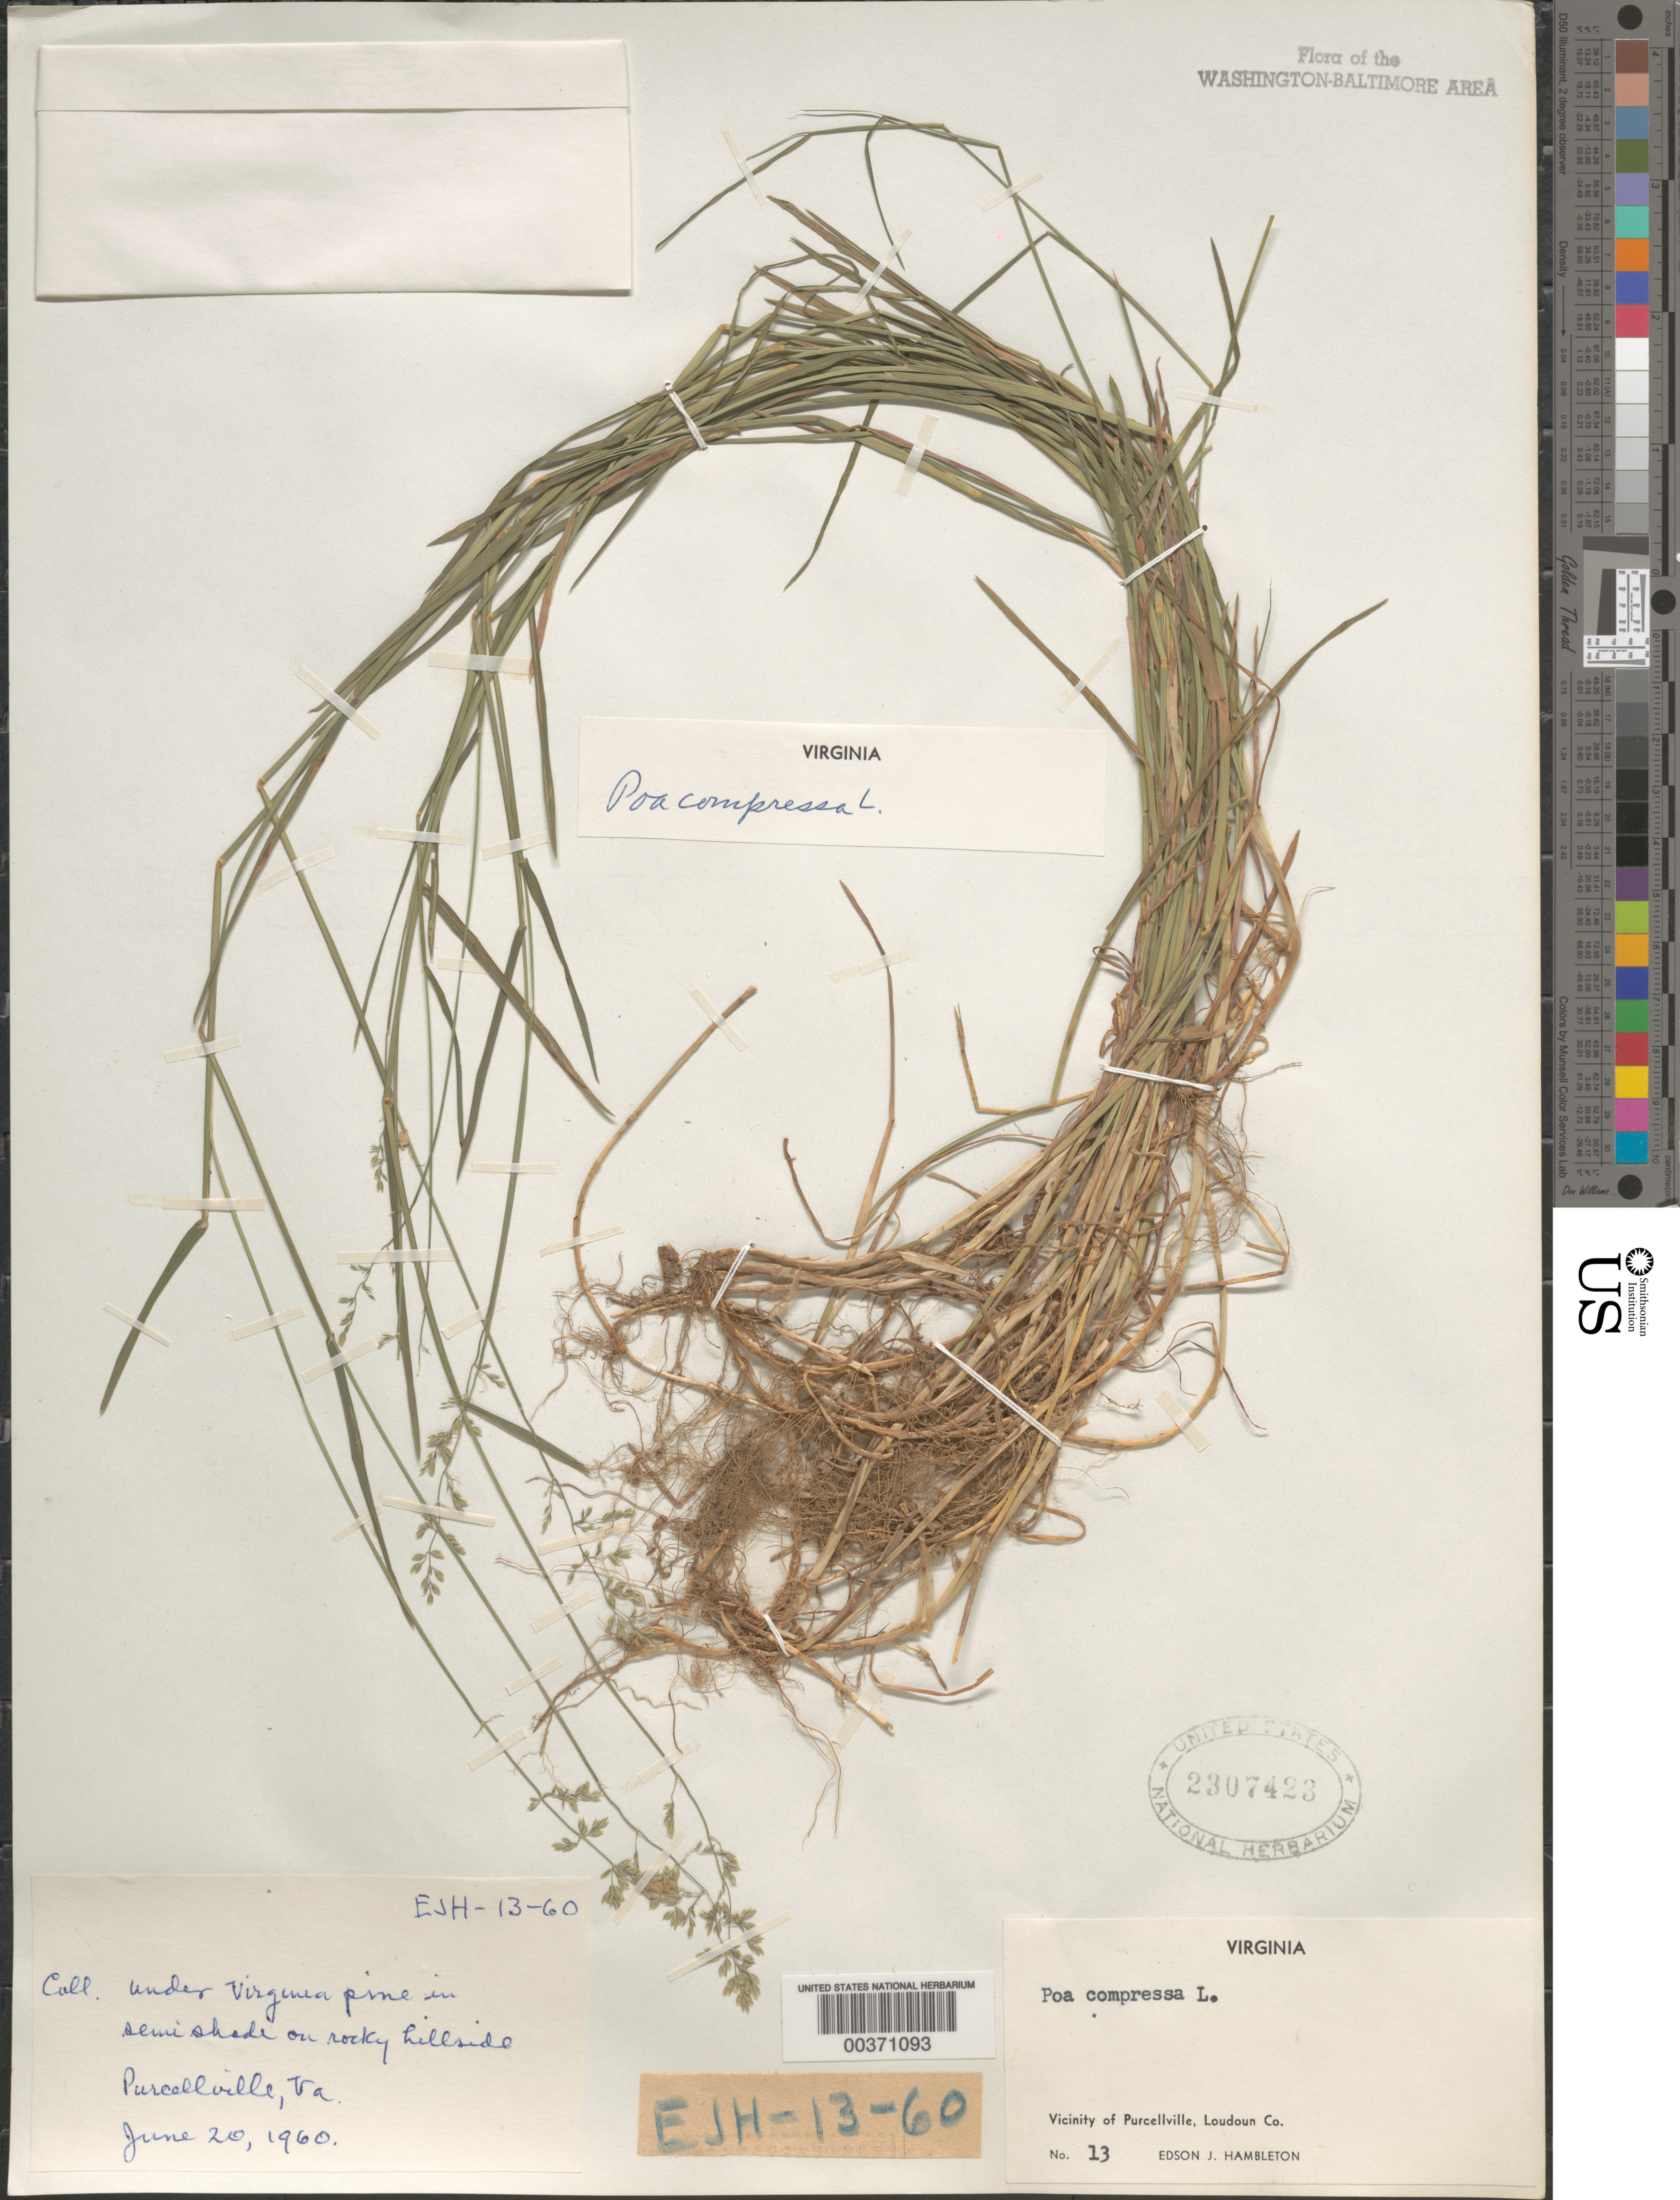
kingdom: Plantae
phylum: Tracheophyta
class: Liliopsida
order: Poales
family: Poaceae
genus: Poa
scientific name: Poa compressa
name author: L.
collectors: E. Hambleton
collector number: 13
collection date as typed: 20 Jun 1960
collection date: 1960-06-20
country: United States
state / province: Virginia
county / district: Loudoun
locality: Purcellville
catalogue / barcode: US 2307423